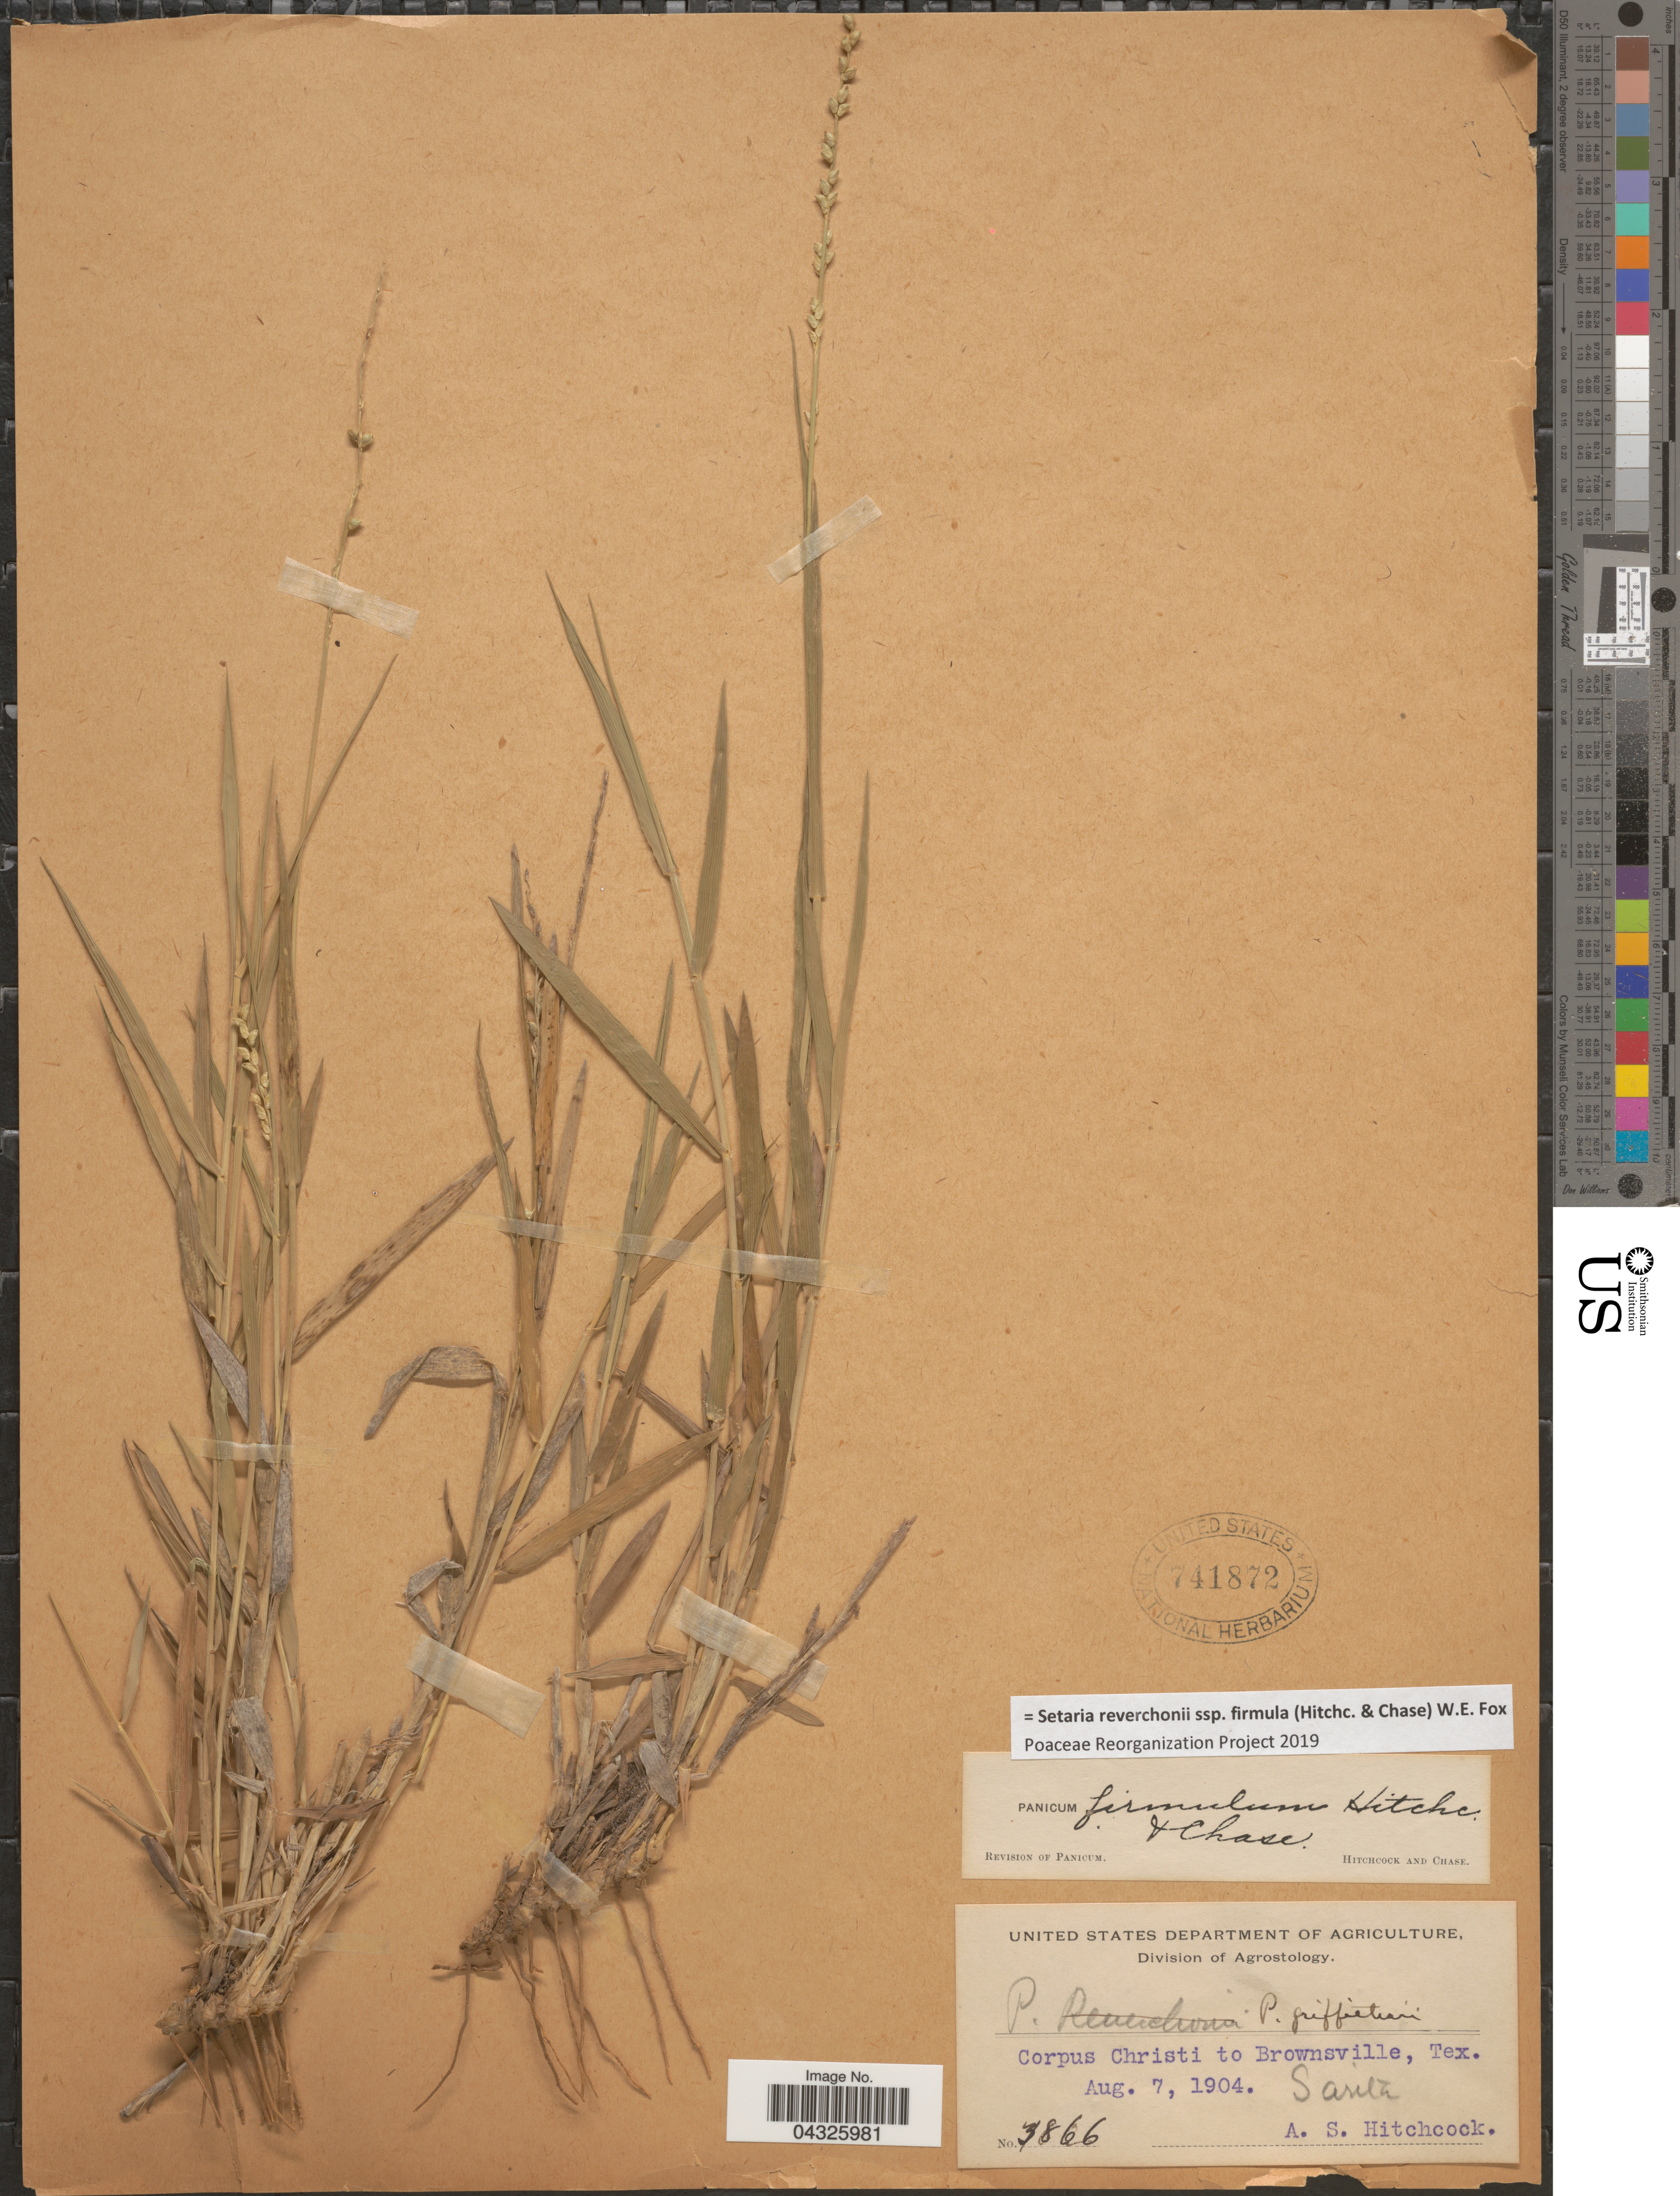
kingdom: Plantae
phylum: Tracheophyta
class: Liliopsida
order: Poales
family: Poaceae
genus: Setaria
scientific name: Setaria reverchonii subsp. firmula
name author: (Hitchc. & Chase) W.E. Fox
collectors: A. S. Hitchcock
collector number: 3866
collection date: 1904-08-07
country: United States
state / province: Texas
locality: Corpus Christi to Brownsville.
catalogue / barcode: US 741872